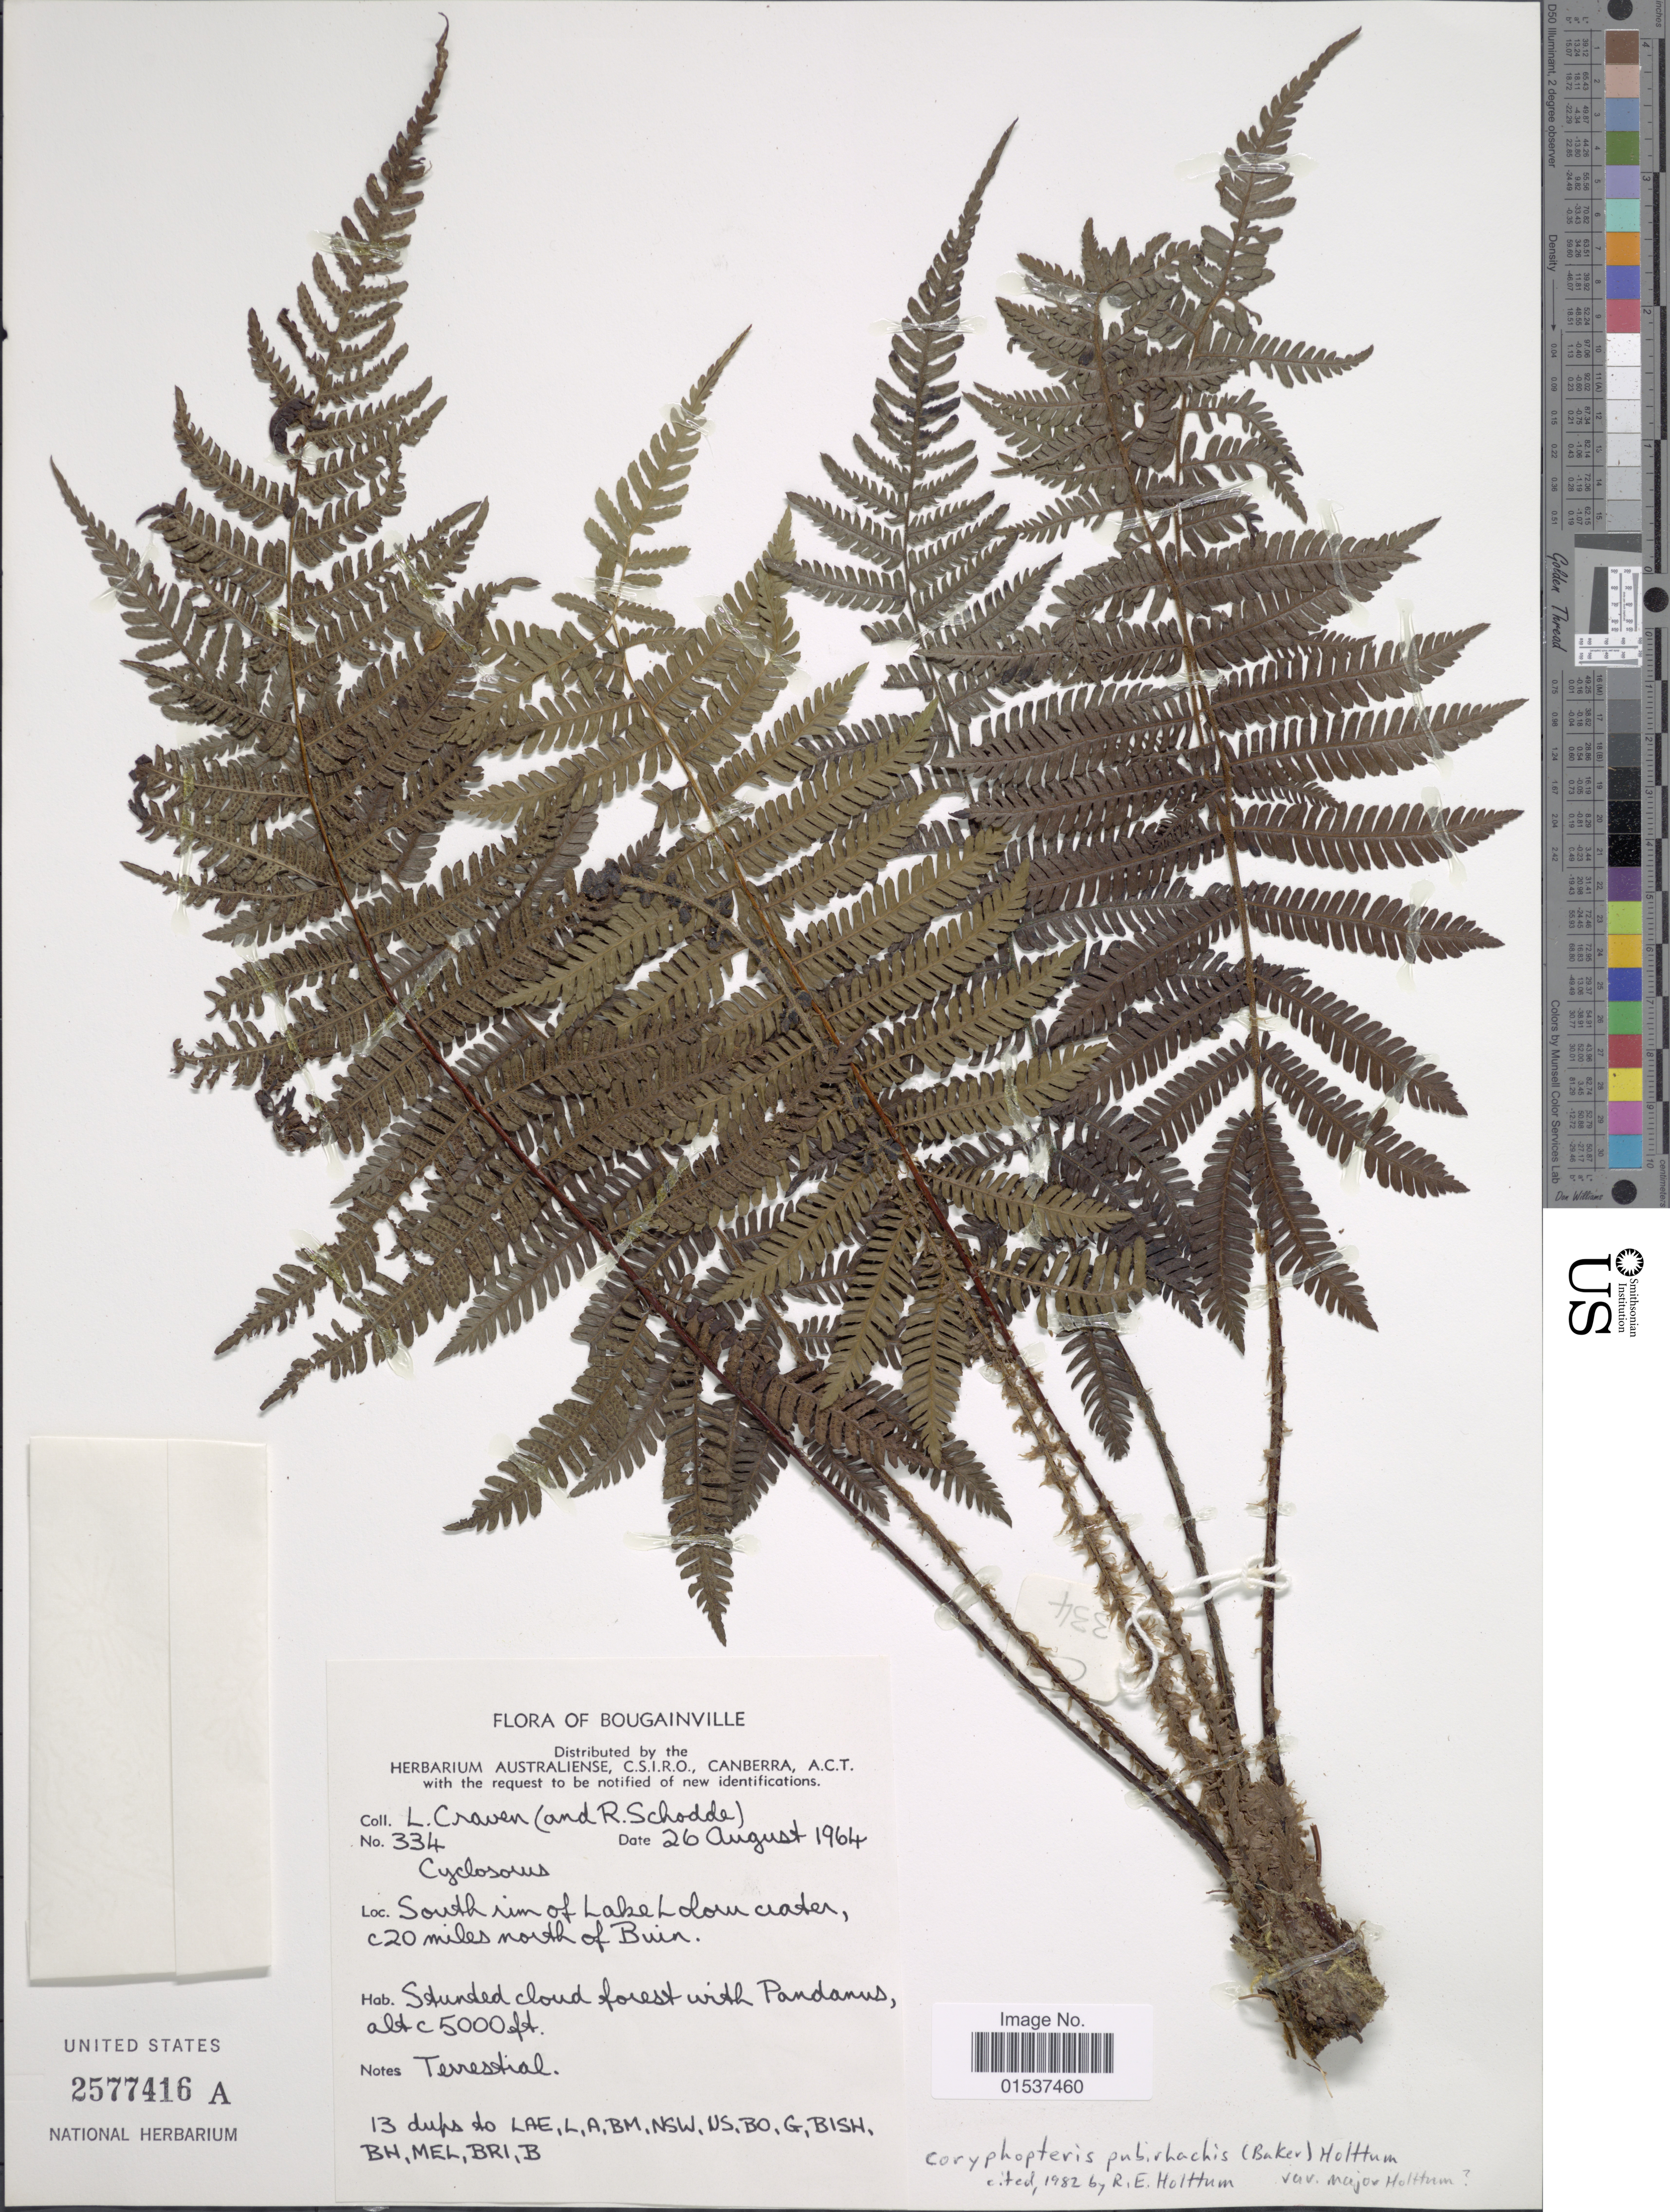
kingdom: Plantae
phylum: Tracheophyta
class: Polypodiopsida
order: Polypodiales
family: Thelypteridaceae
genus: Coryphopteris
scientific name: Coryphopteris pubirachis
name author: (Baker) Holttum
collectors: L. A. Craven & R. Schodde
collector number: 334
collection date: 1964-08-26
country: Papua New Guinea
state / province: Bougainville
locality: South rim of Lake Loloru crater c. 20 miles north of Buin.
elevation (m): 1524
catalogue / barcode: US 2577416A